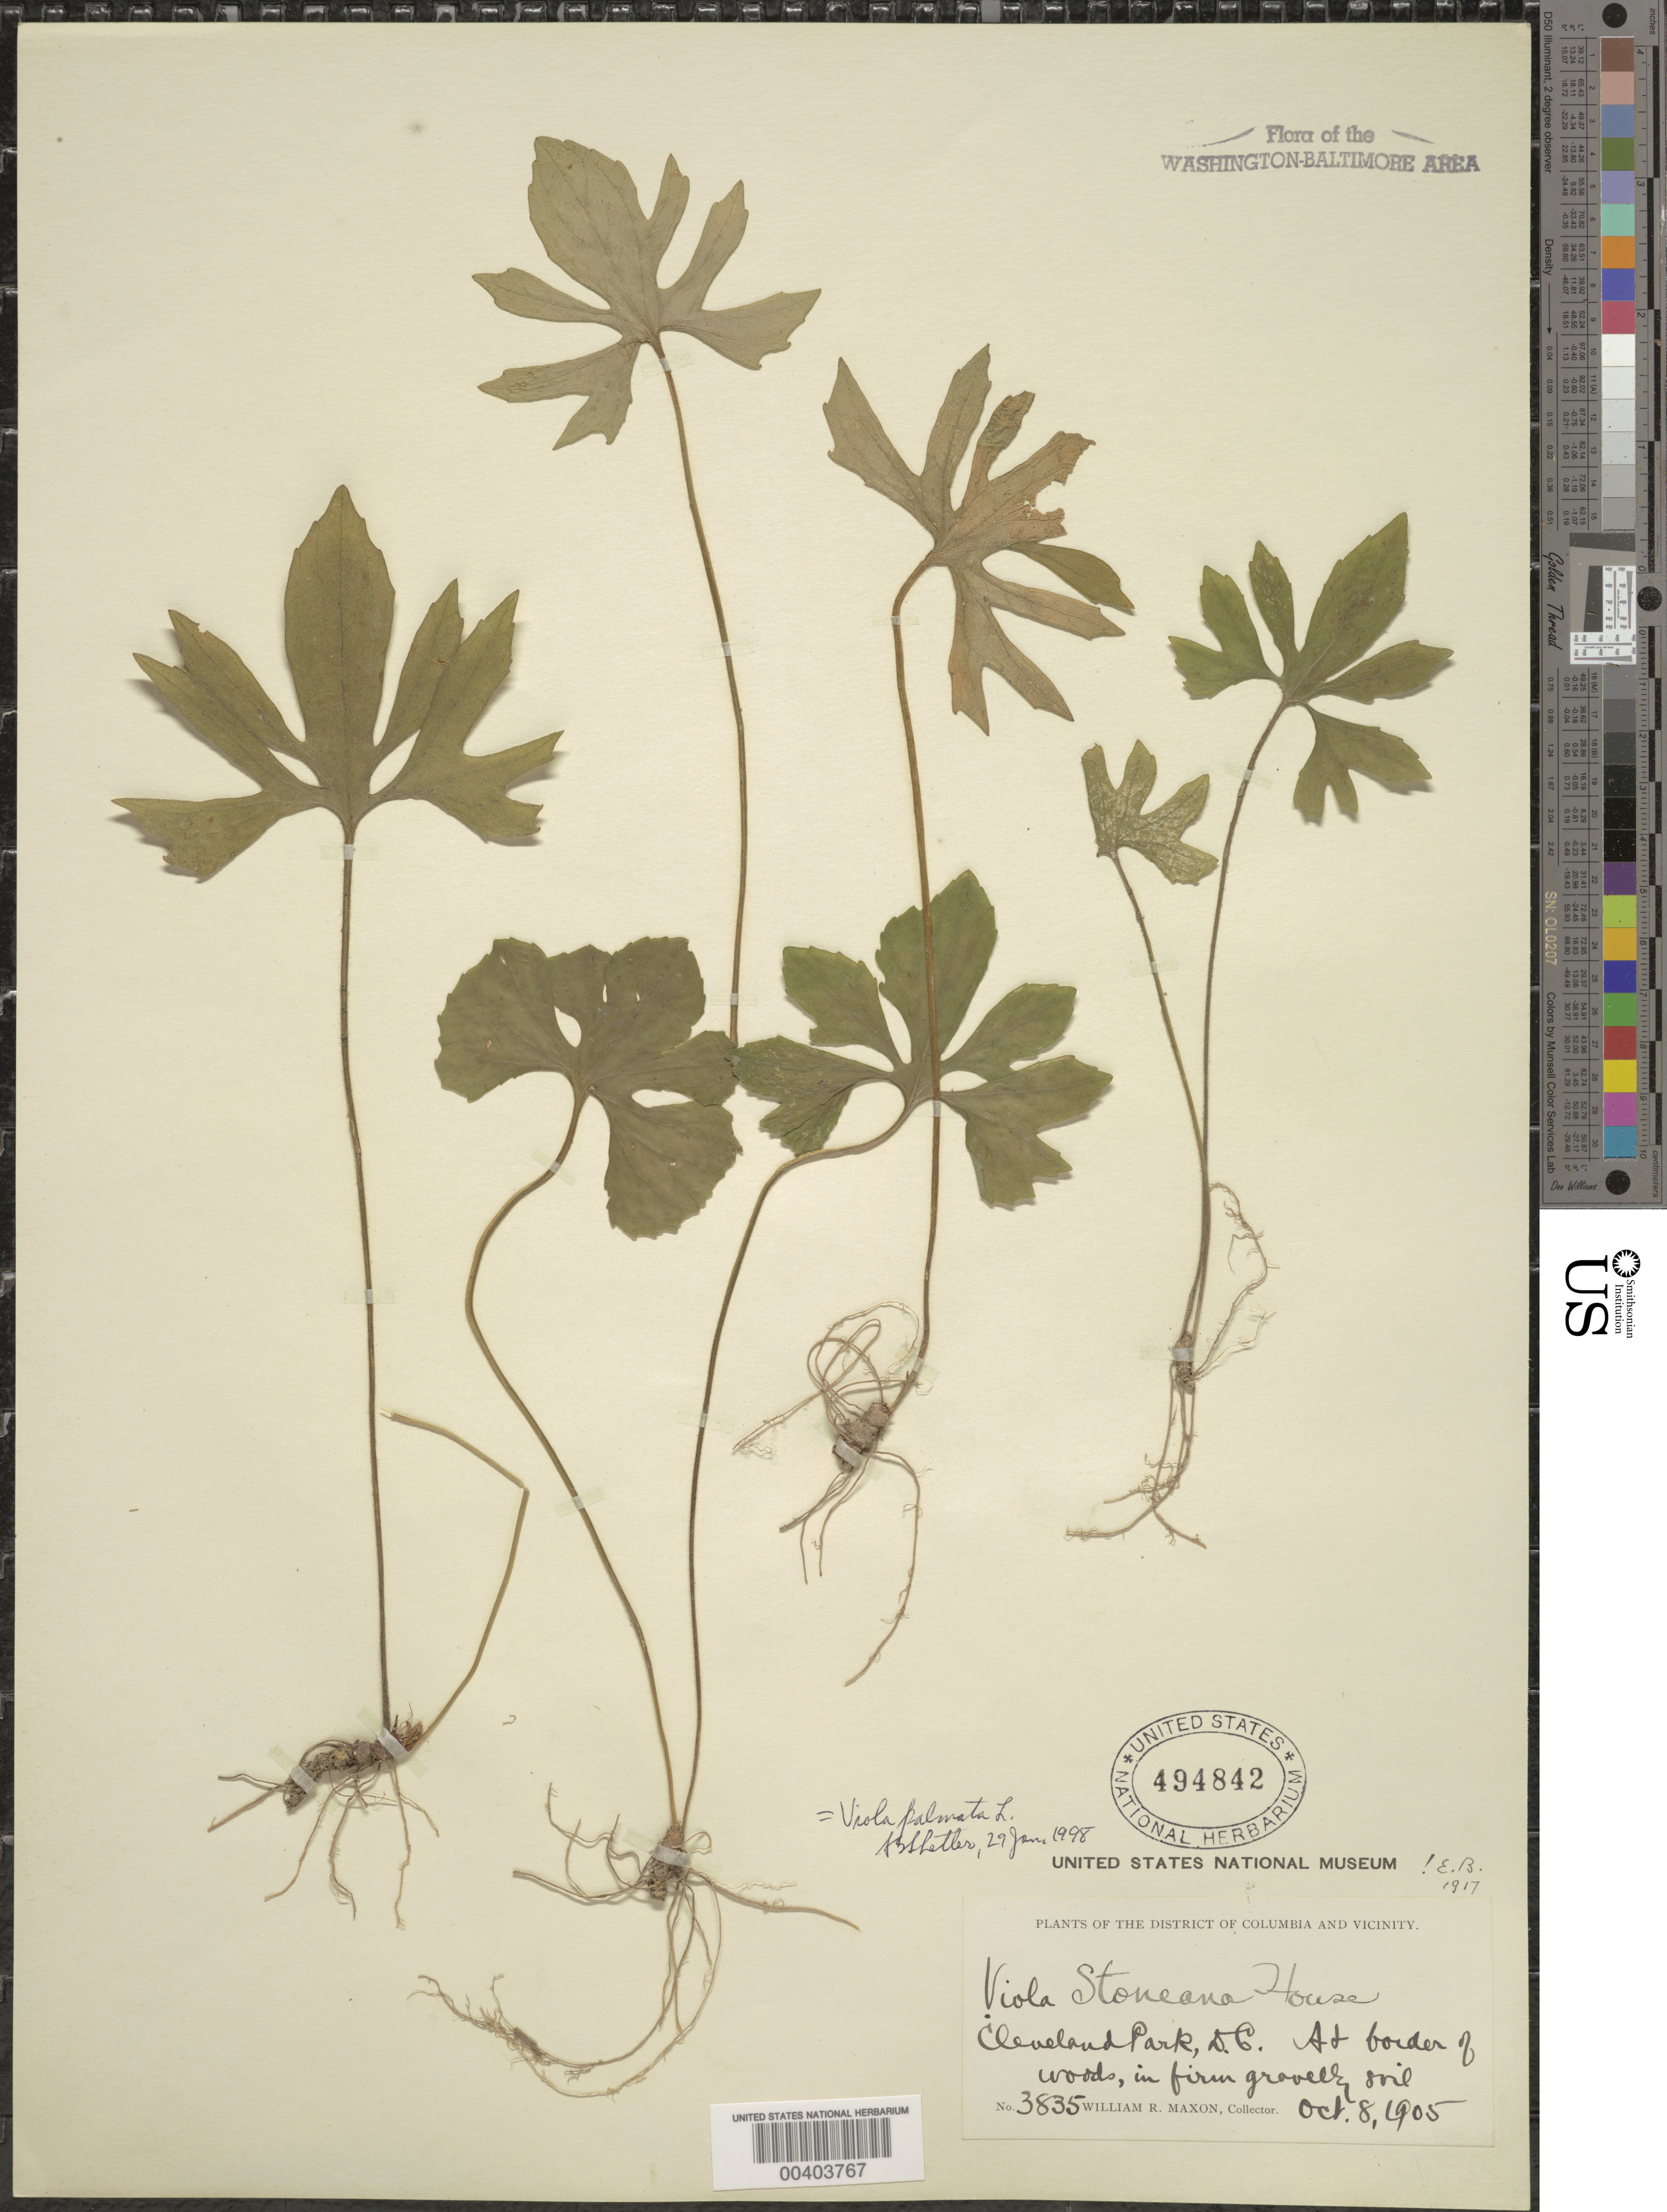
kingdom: Plantae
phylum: Tracheophyta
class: Magnoliopsida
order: Malpighiales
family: Violaceae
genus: Viola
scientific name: Viola palmata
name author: L.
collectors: W. R. Maxon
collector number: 3835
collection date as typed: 08 Oct 1905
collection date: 1905-10-08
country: United States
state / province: District of Columbia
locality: Cleveland Park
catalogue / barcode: US 494842